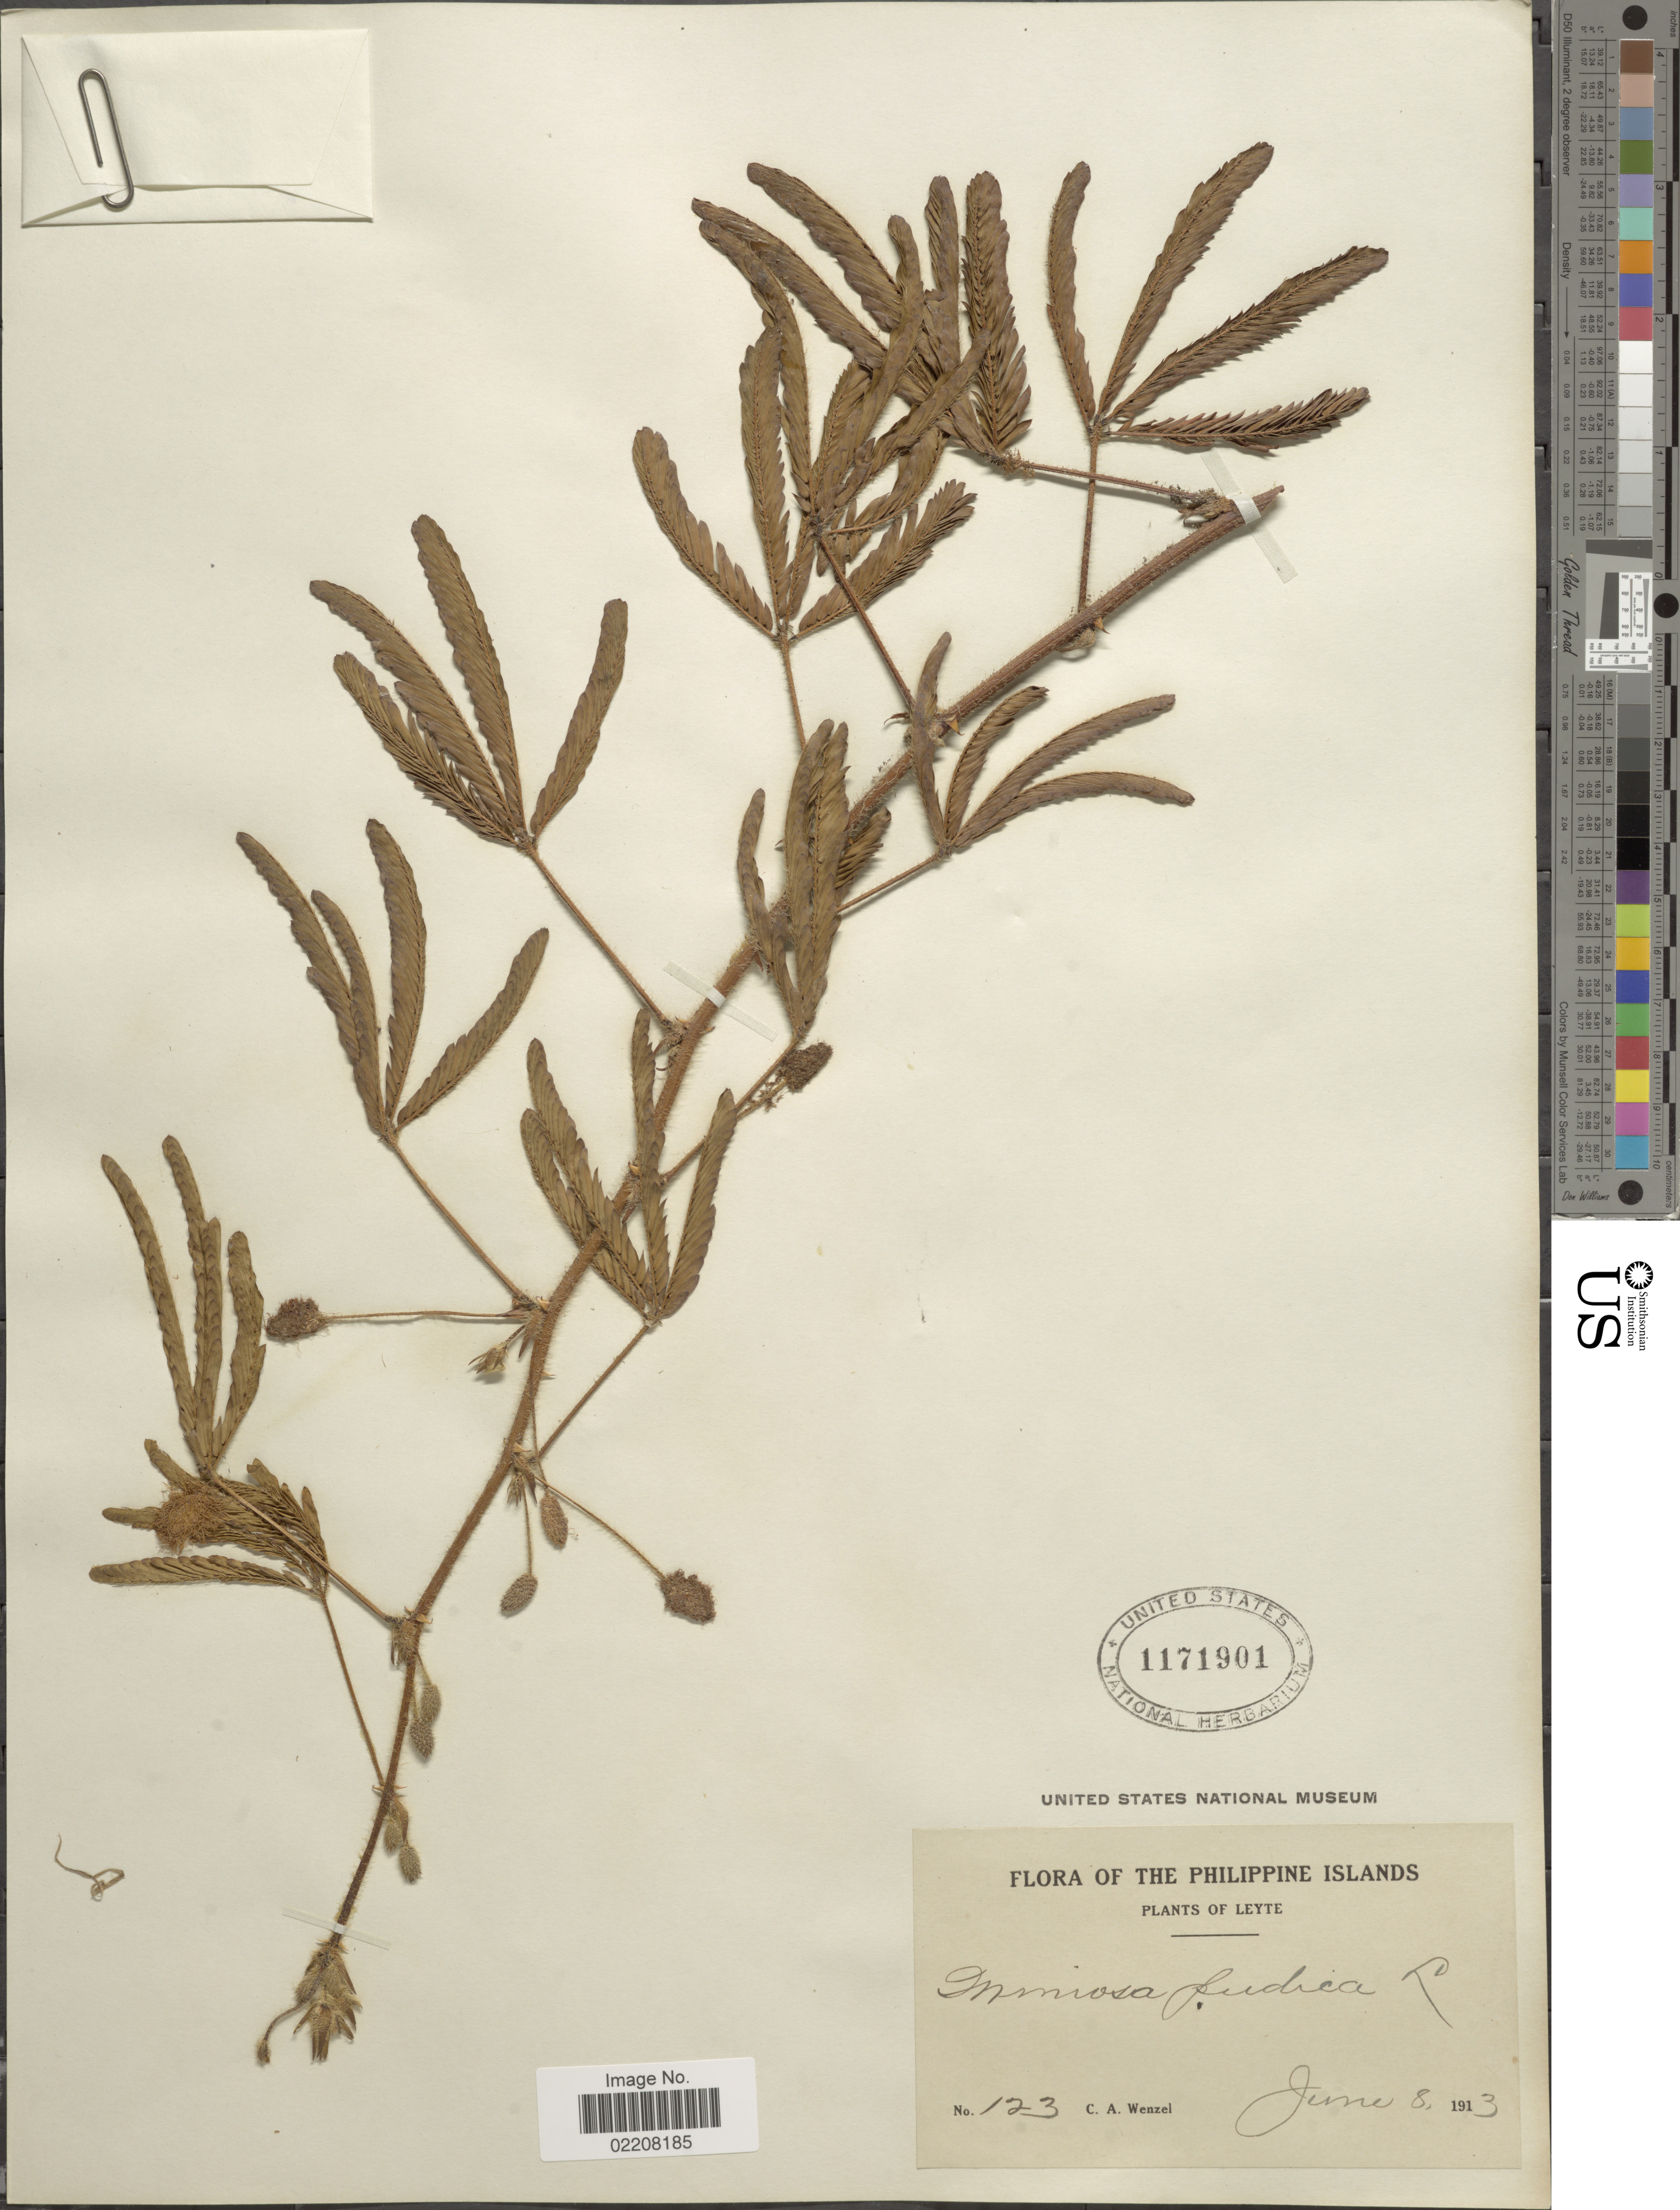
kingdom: Plantae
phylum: Tracheophyta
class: Magnoliopsida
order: Fabales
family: Fabaceae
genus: Mimosa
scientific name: Mimosa sp.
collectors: C. Wenzel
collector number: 123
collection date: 1913-06-08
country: Philippines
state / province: Eastern Visayas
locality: Philippine Islands. Leyte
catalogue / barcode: US 1171901